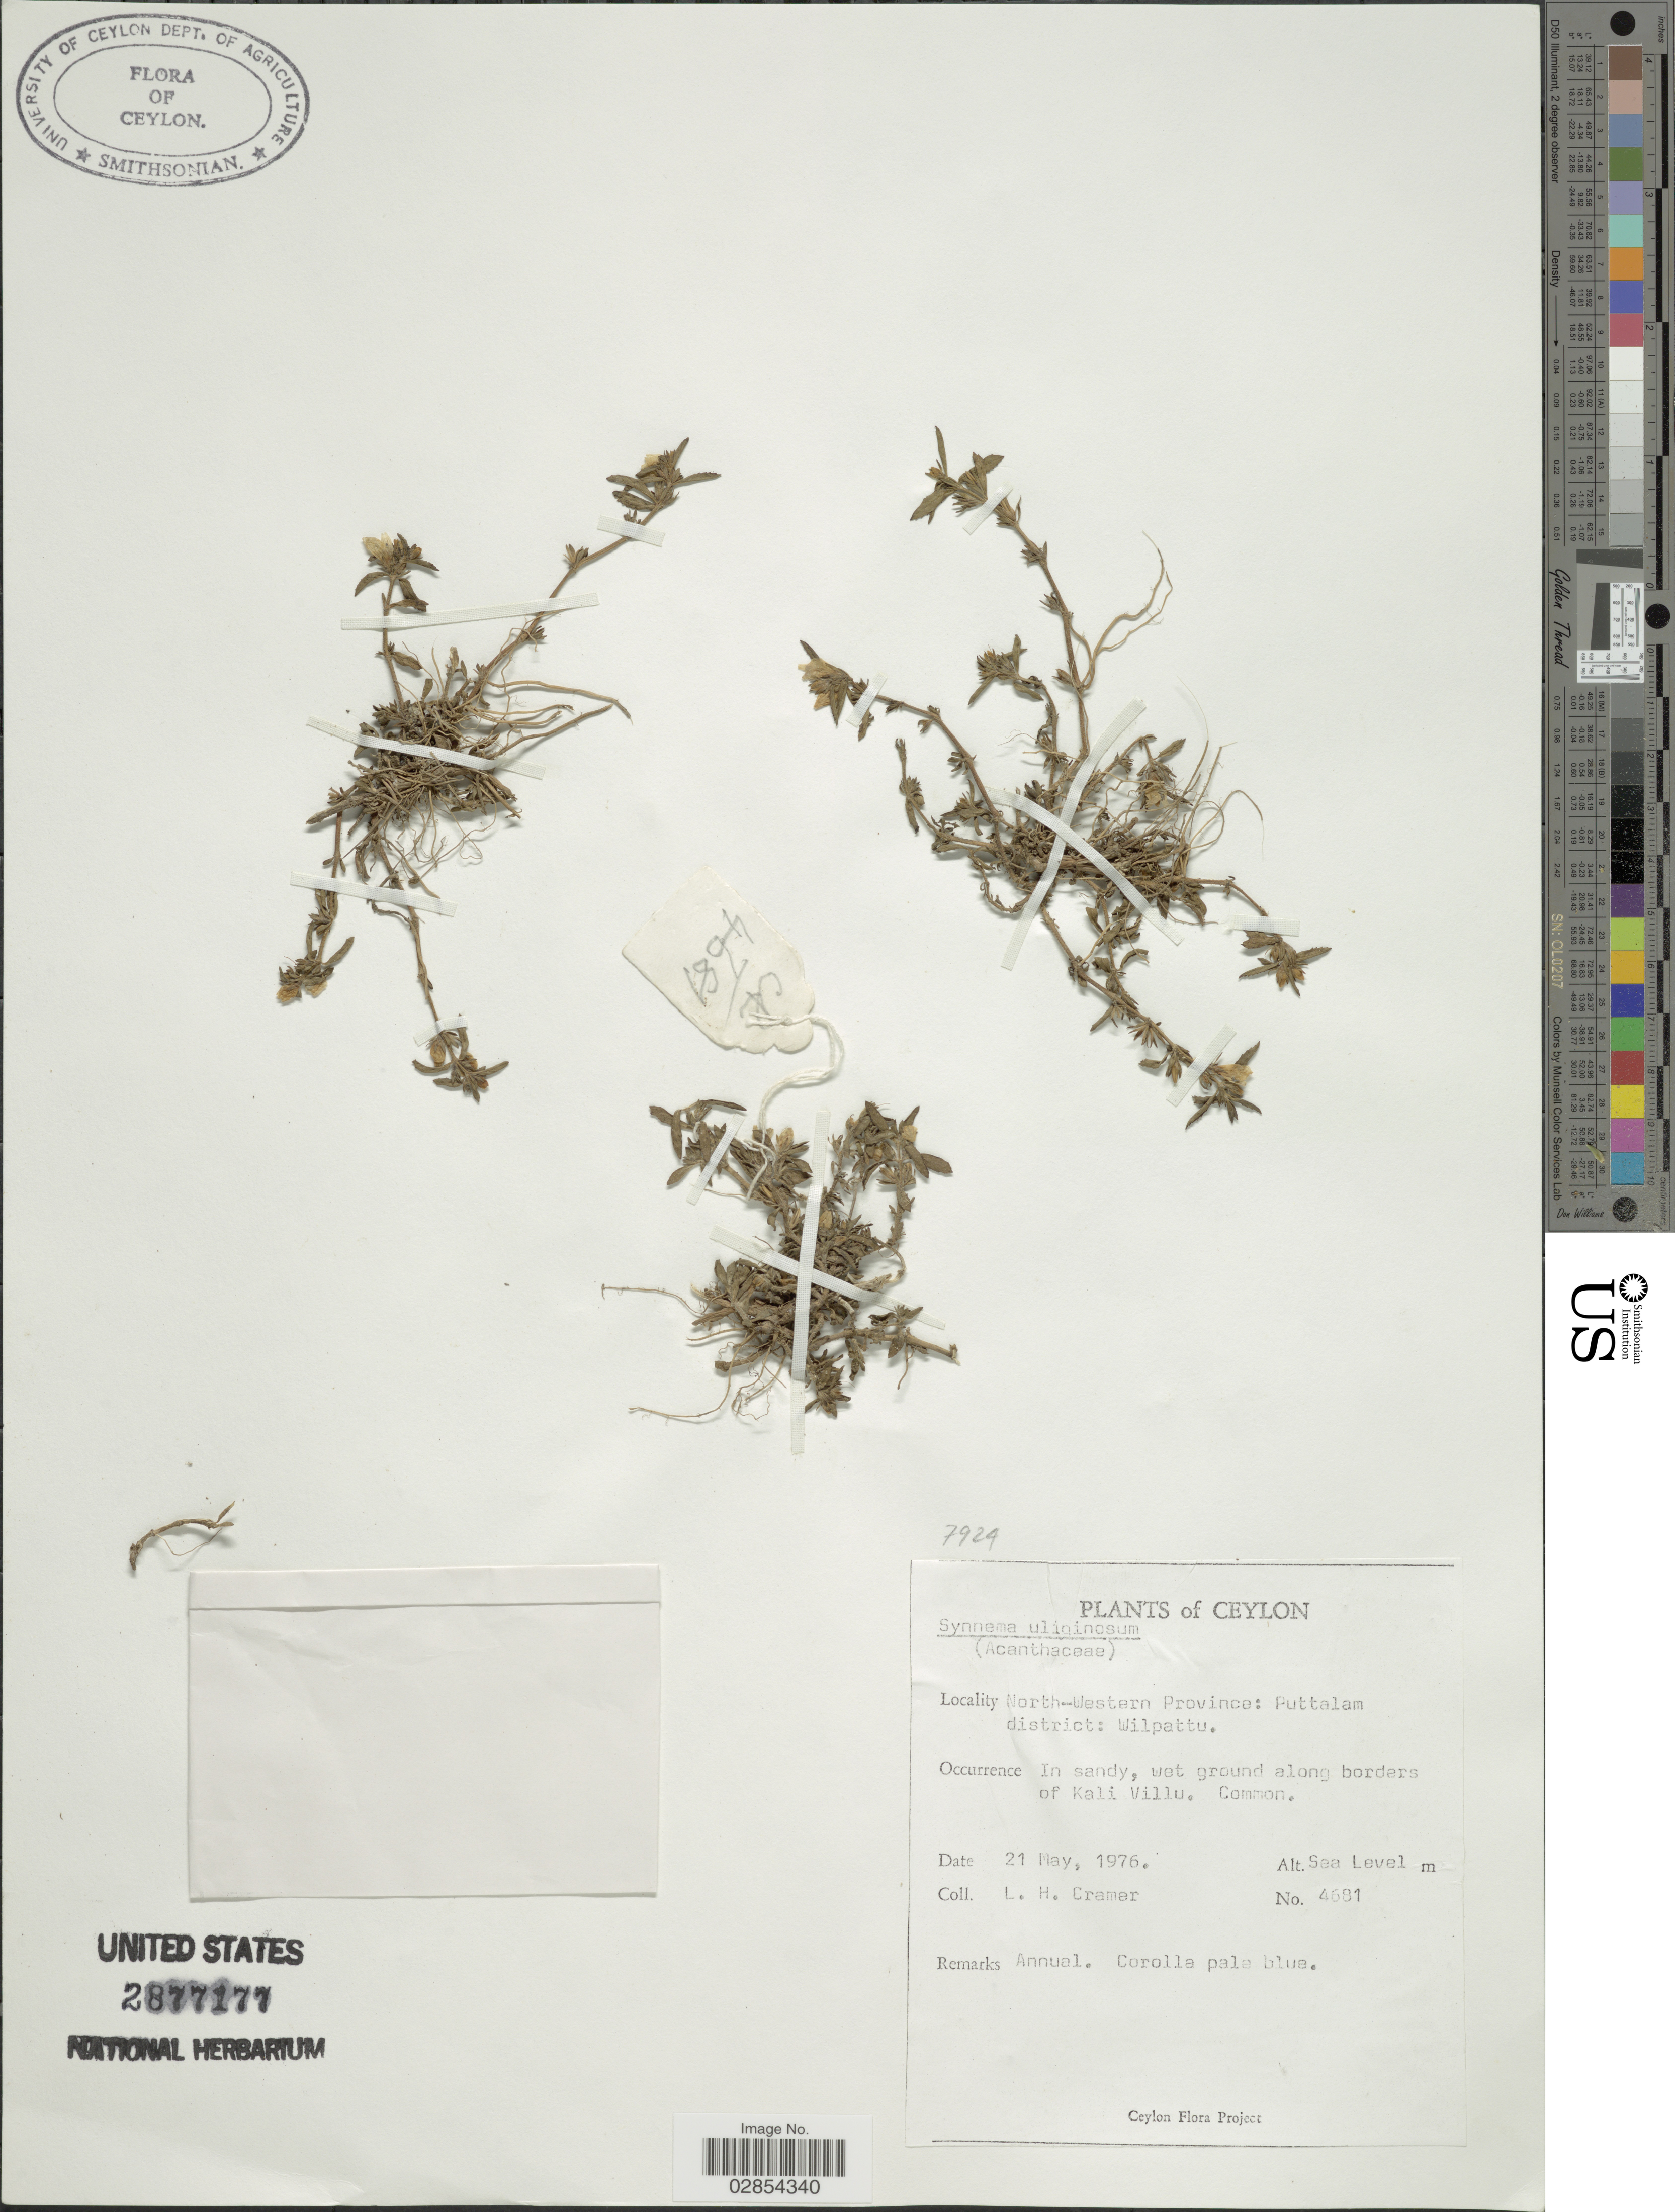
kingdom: Plantae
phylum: Tracheophyta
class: Magnoliopsida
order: Lamiales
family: Acanthaceae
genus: Hygrophila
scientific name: Hygrophila uliginosa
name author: S. Moore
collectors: L. H. Cramer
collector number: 4681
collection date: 1976-05-21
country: Sri Lanka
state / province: North Western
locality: Ceylon. Puttalam district: Wilpattu. In sandy, wet ground along borders of Kali Villu.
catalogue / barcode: US 2877177